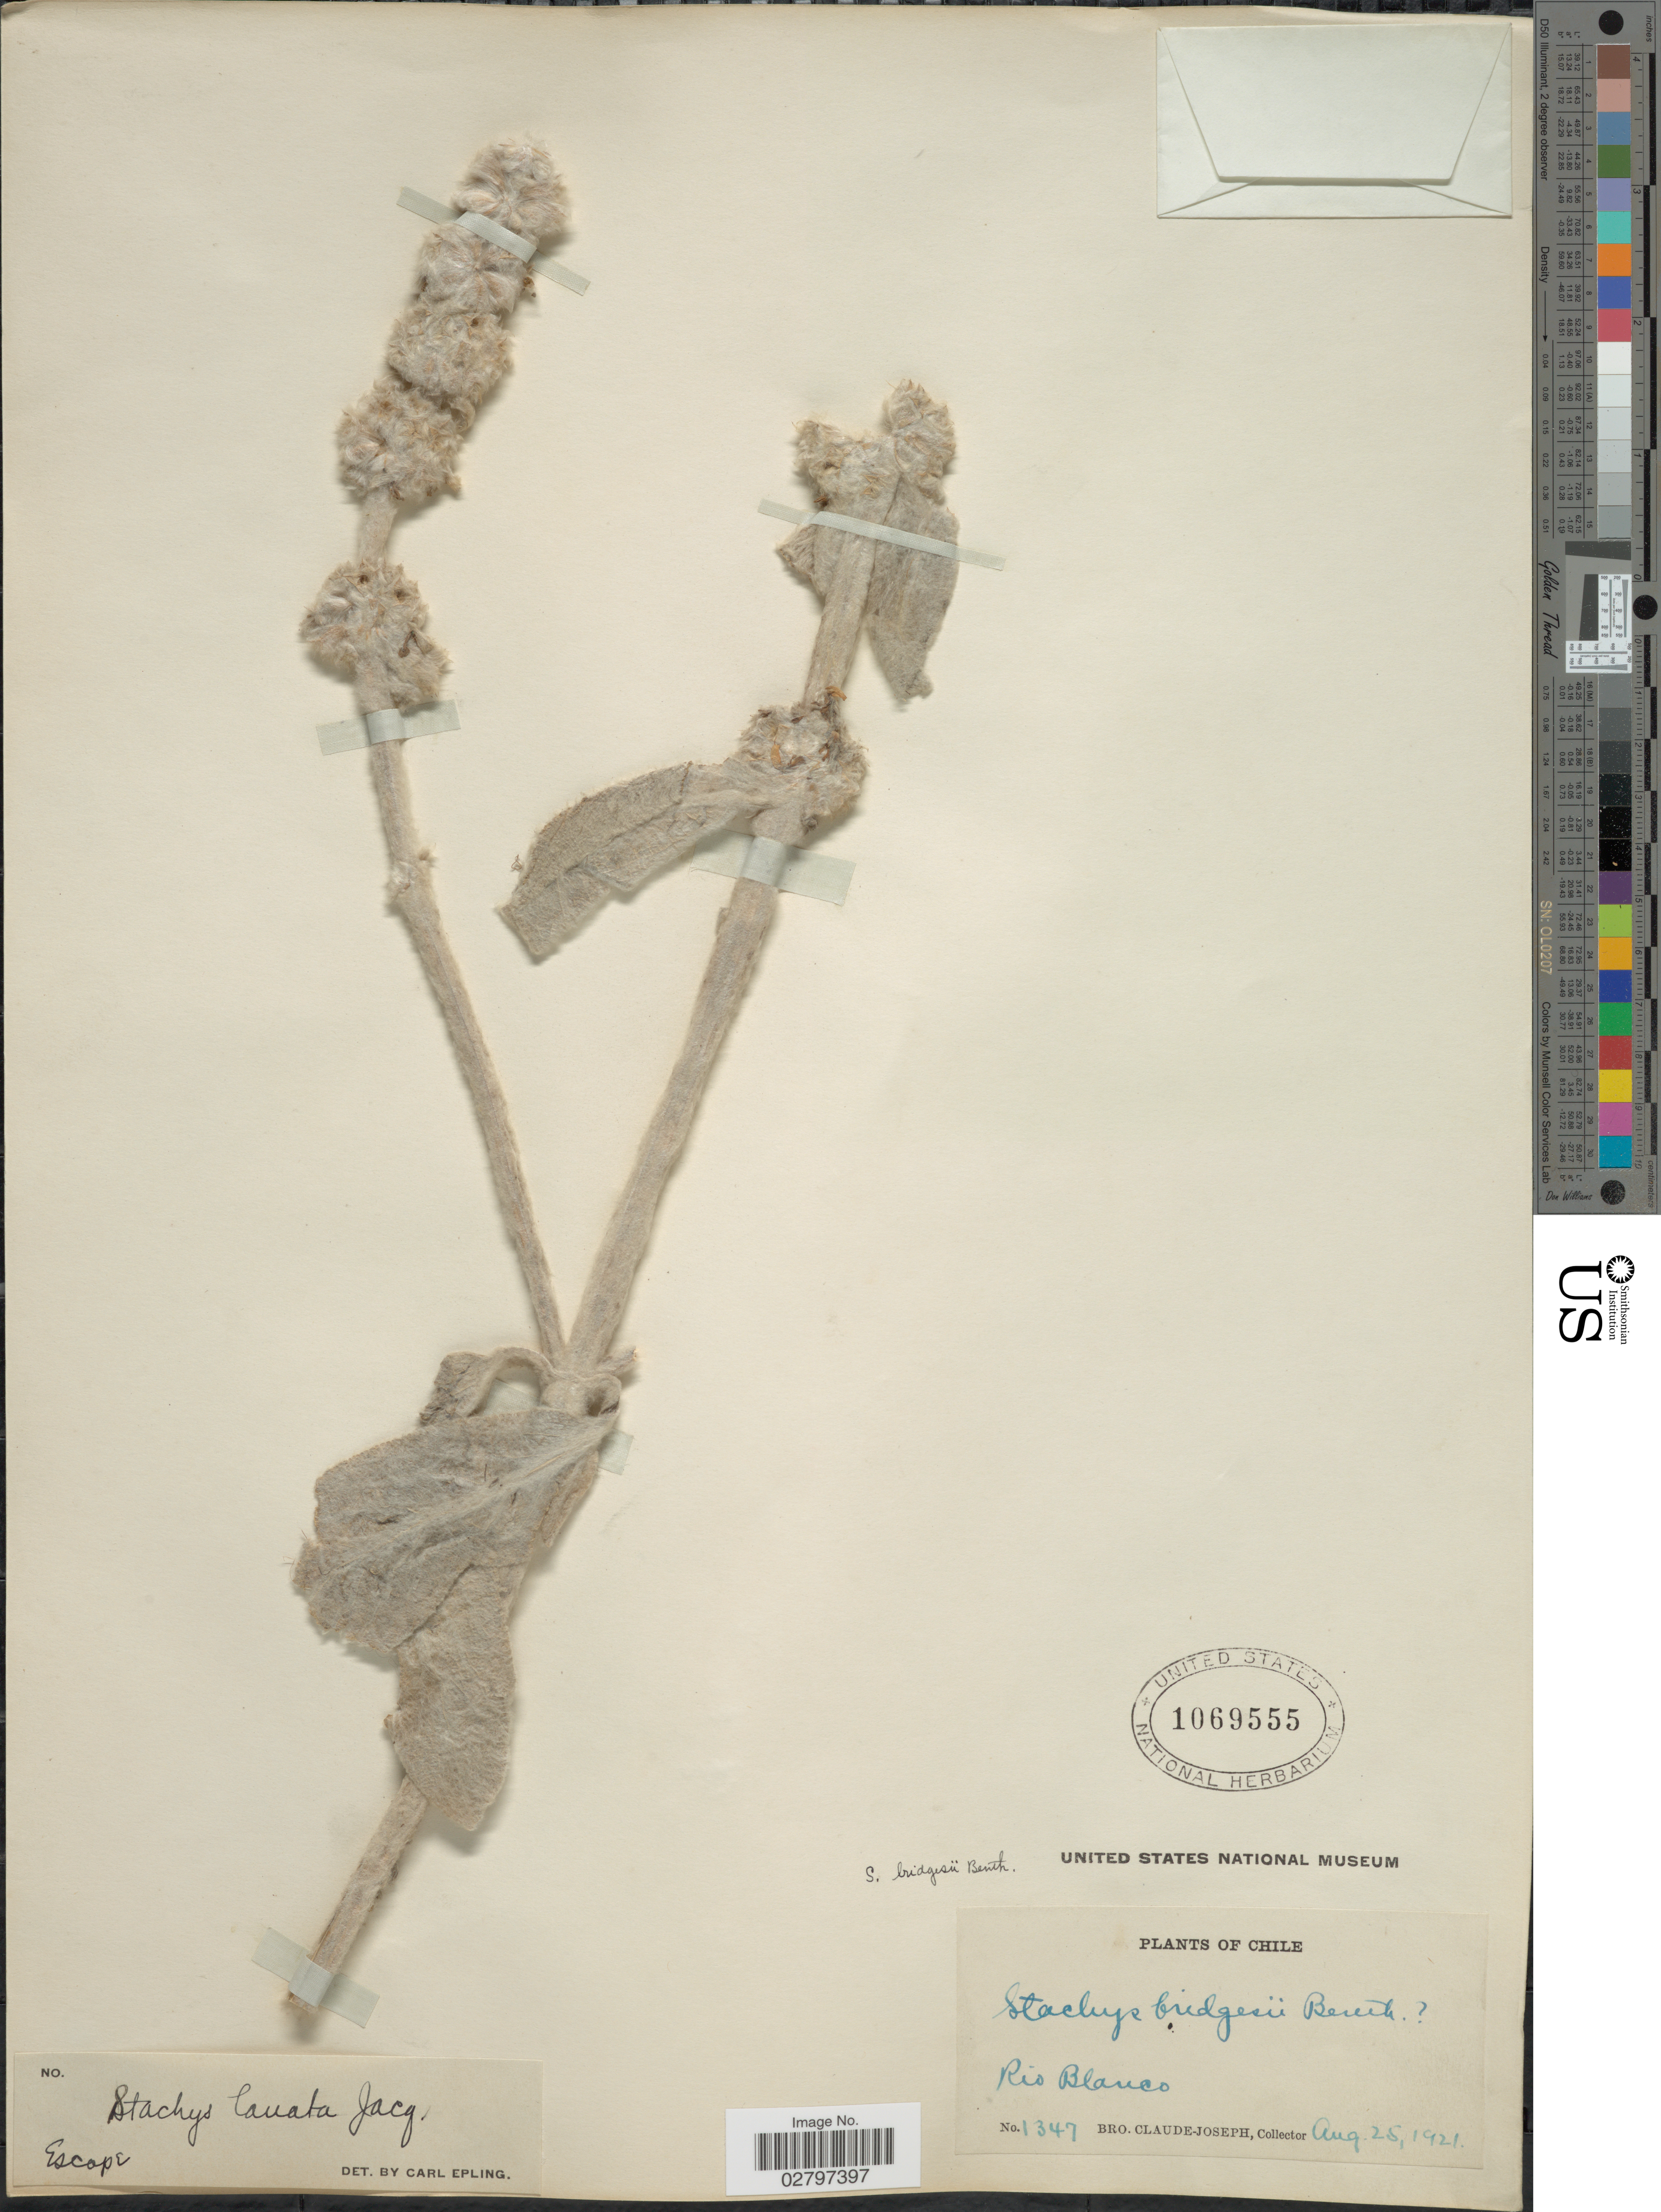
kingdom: Plantae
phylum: Tracheophyta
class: Magnoliopsida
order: Lamiales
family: Lamiaceae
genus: Stachys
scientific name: Stachys lanata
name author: Jacq.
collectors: Bro. Claude-Joseph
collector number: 1347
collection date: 1921-08-25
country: Chile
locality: Rio Blanco.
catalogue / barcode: US 1069555